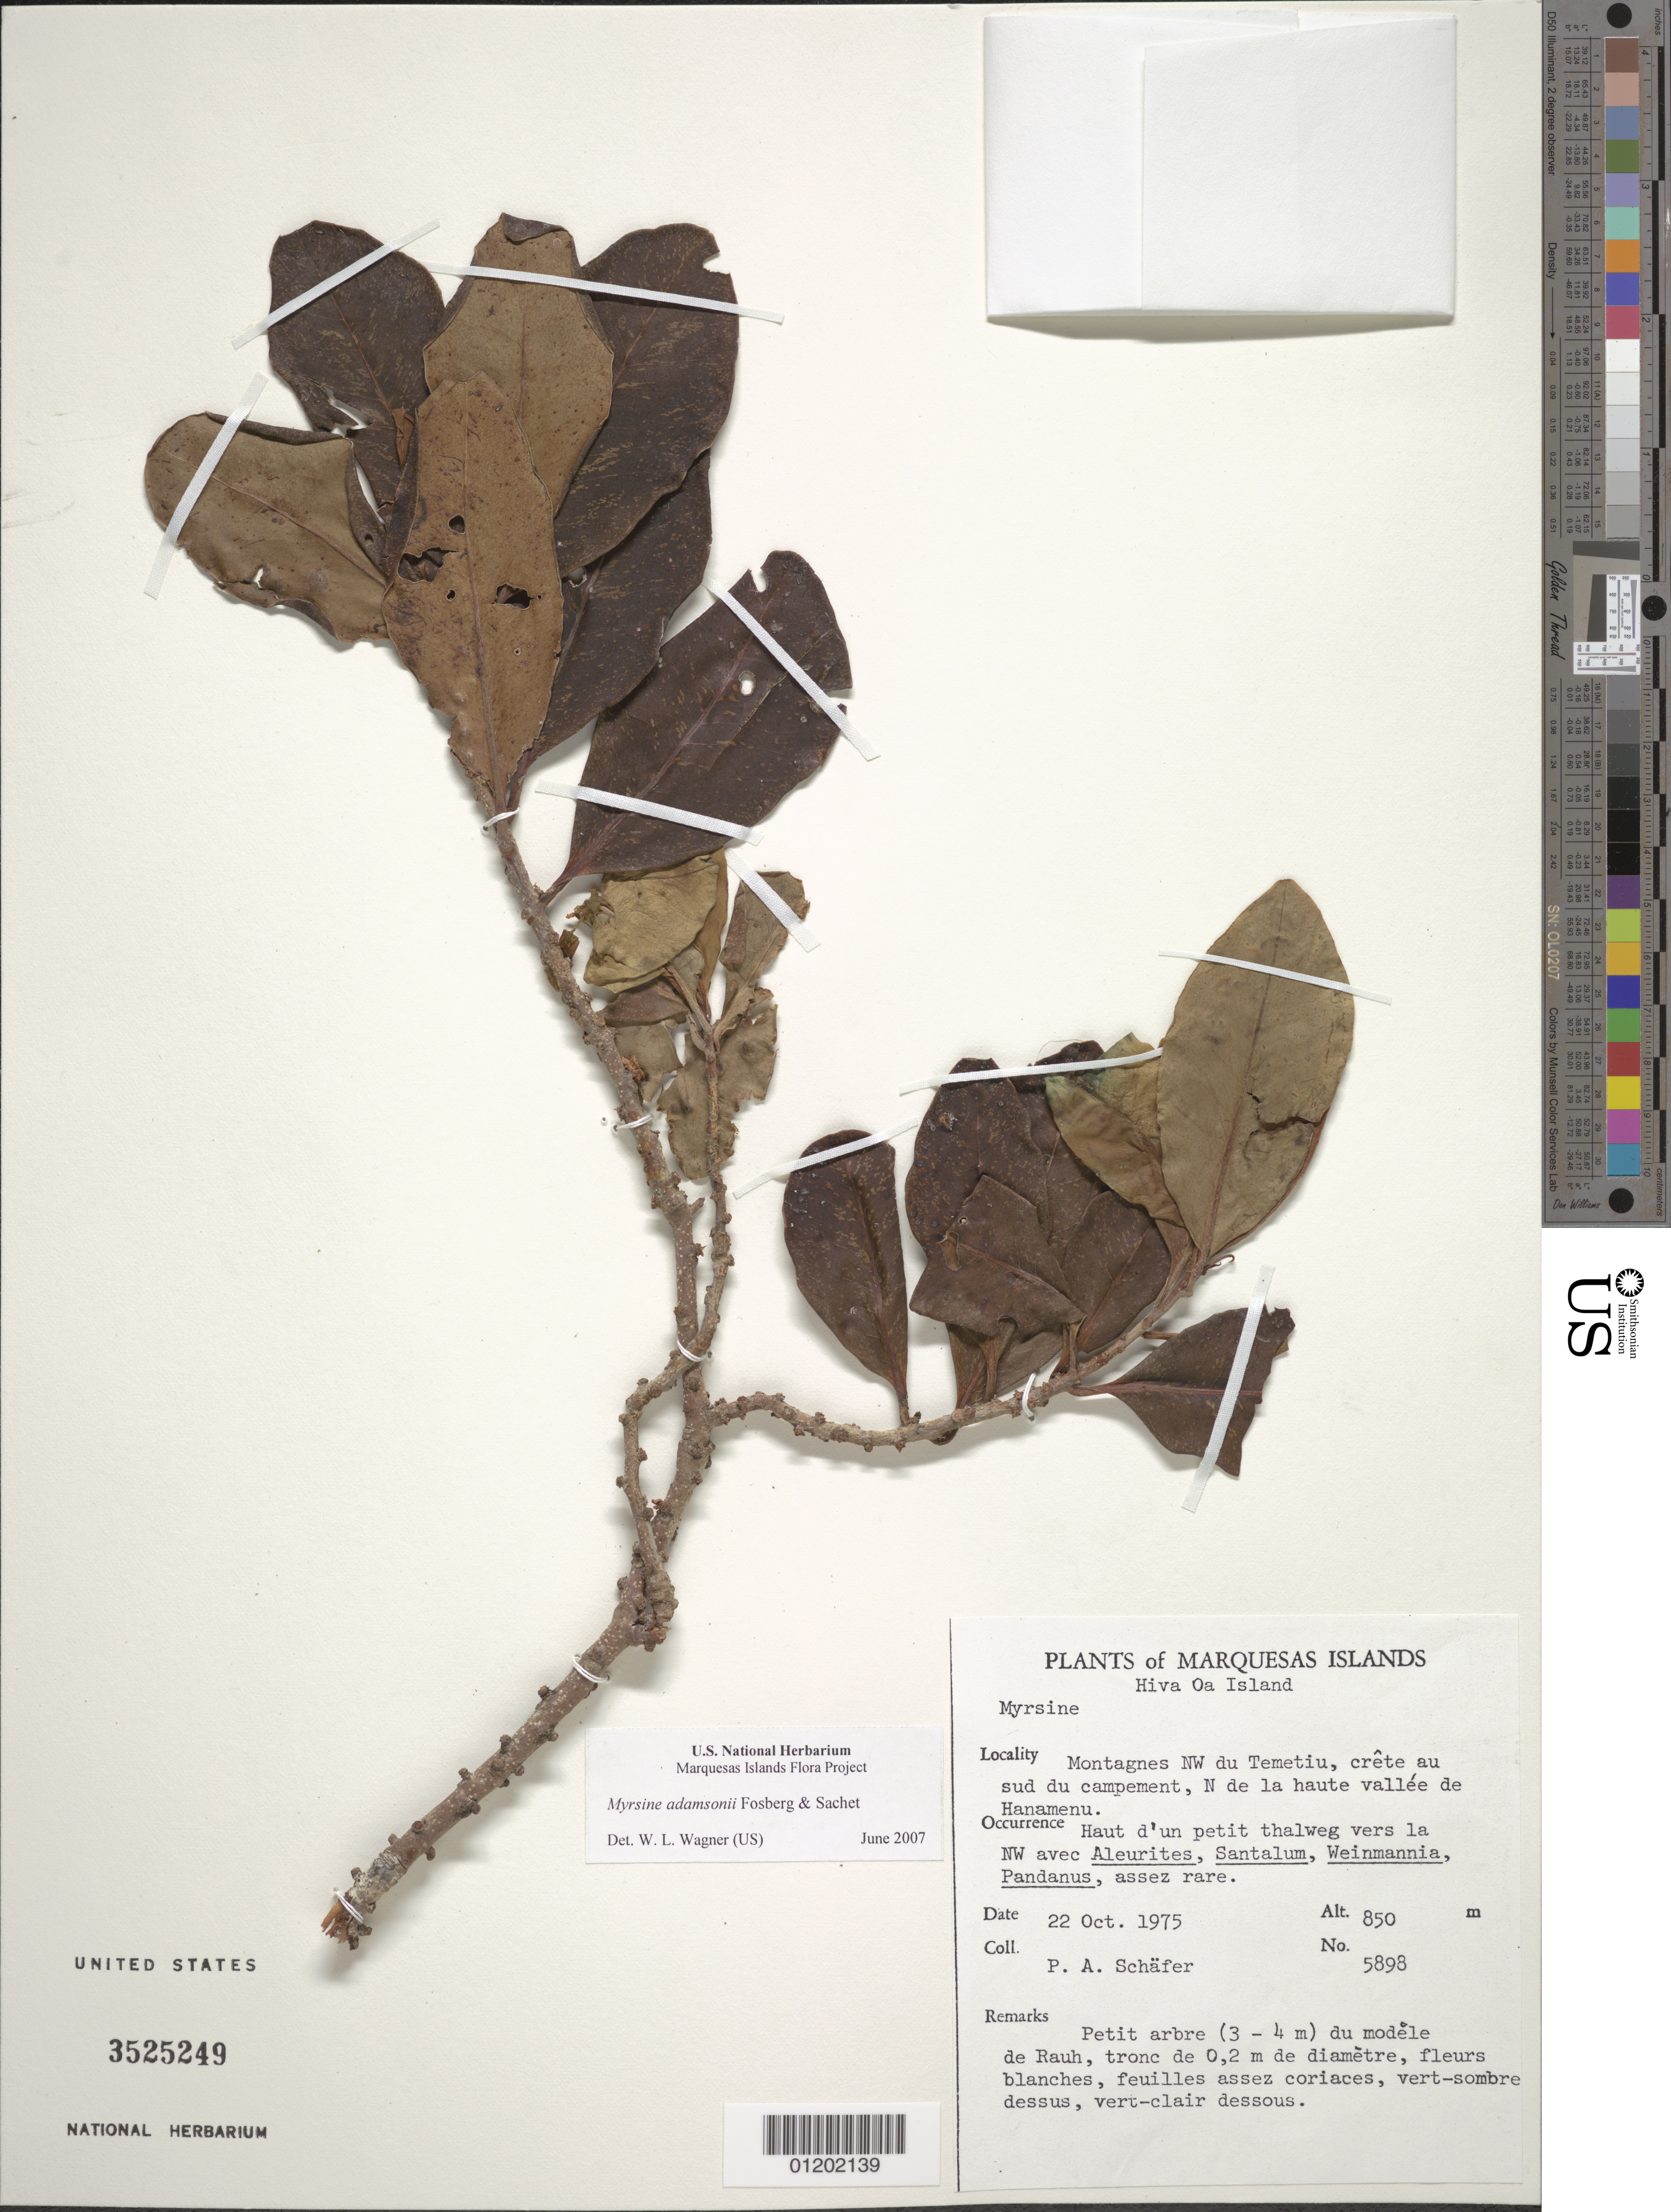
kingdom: Plantae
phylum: Tracheophyta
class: Magnoliopsida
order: Ericales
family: Primulaceae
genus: Myrsine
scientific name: Myrsine adamsonii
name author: Fosberg & Sachet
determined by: Wagner, W. L., (BOT), Smithsonian Institution - National Museum of Natural History (UNITED STATES)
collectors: P. A. Schäfer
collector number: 5898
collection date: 1975-10-22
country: French Polynesia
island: Hiva Oa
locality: Montagnes NW du Temetiu, crête au S du campement, N de la haute vallée de Hanamenu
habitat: Haut d'un petit thalweg vers la NW avec Aleurites, Santalum, Weinmannia, Pandanus; assez rare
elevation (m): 850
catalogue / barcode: US 3525249